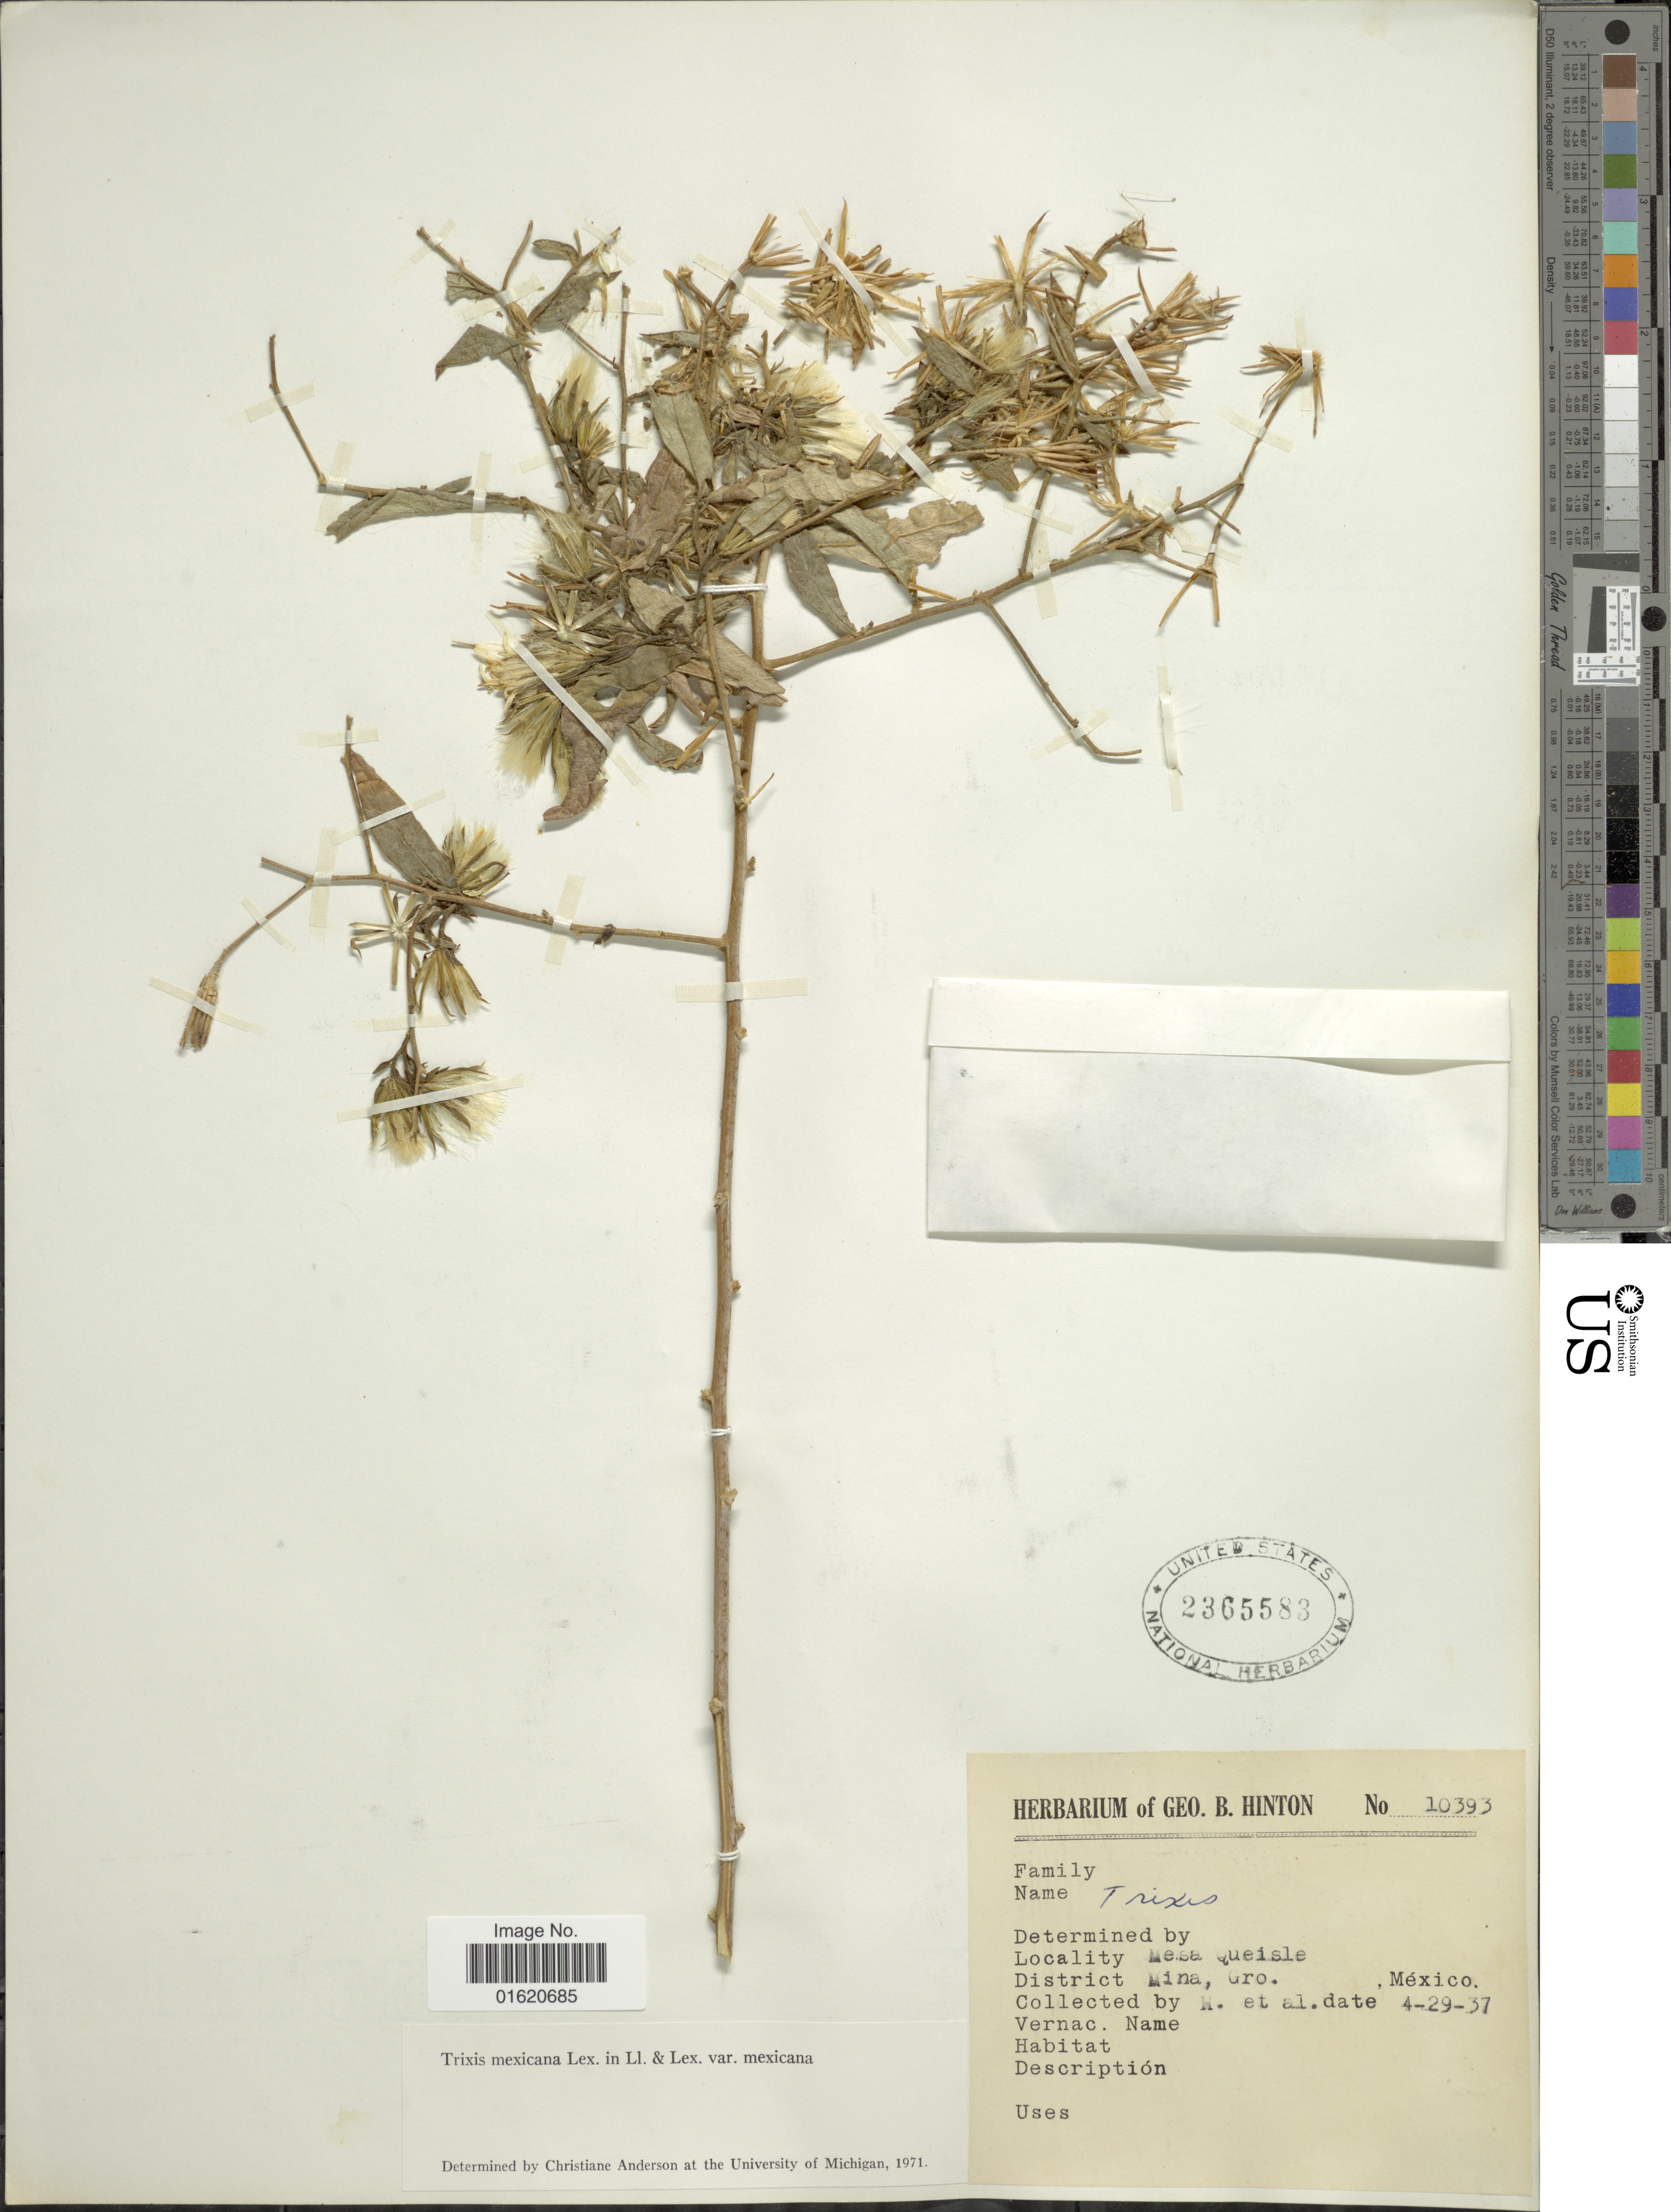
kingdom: Plantae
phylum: Tracheophyta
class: Magnoliopsida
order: Asterales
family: Asteraceae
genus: Trixis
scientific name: Trixis mexicana var. mexicana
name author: Lex.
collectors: G. B. Hinton & et al.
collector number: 10393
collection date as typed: Transcribed d/m/y: 29/4/37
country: Mexico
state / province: Guerrero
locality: Mesa Quesle, District Mina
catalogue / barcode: US 2365583